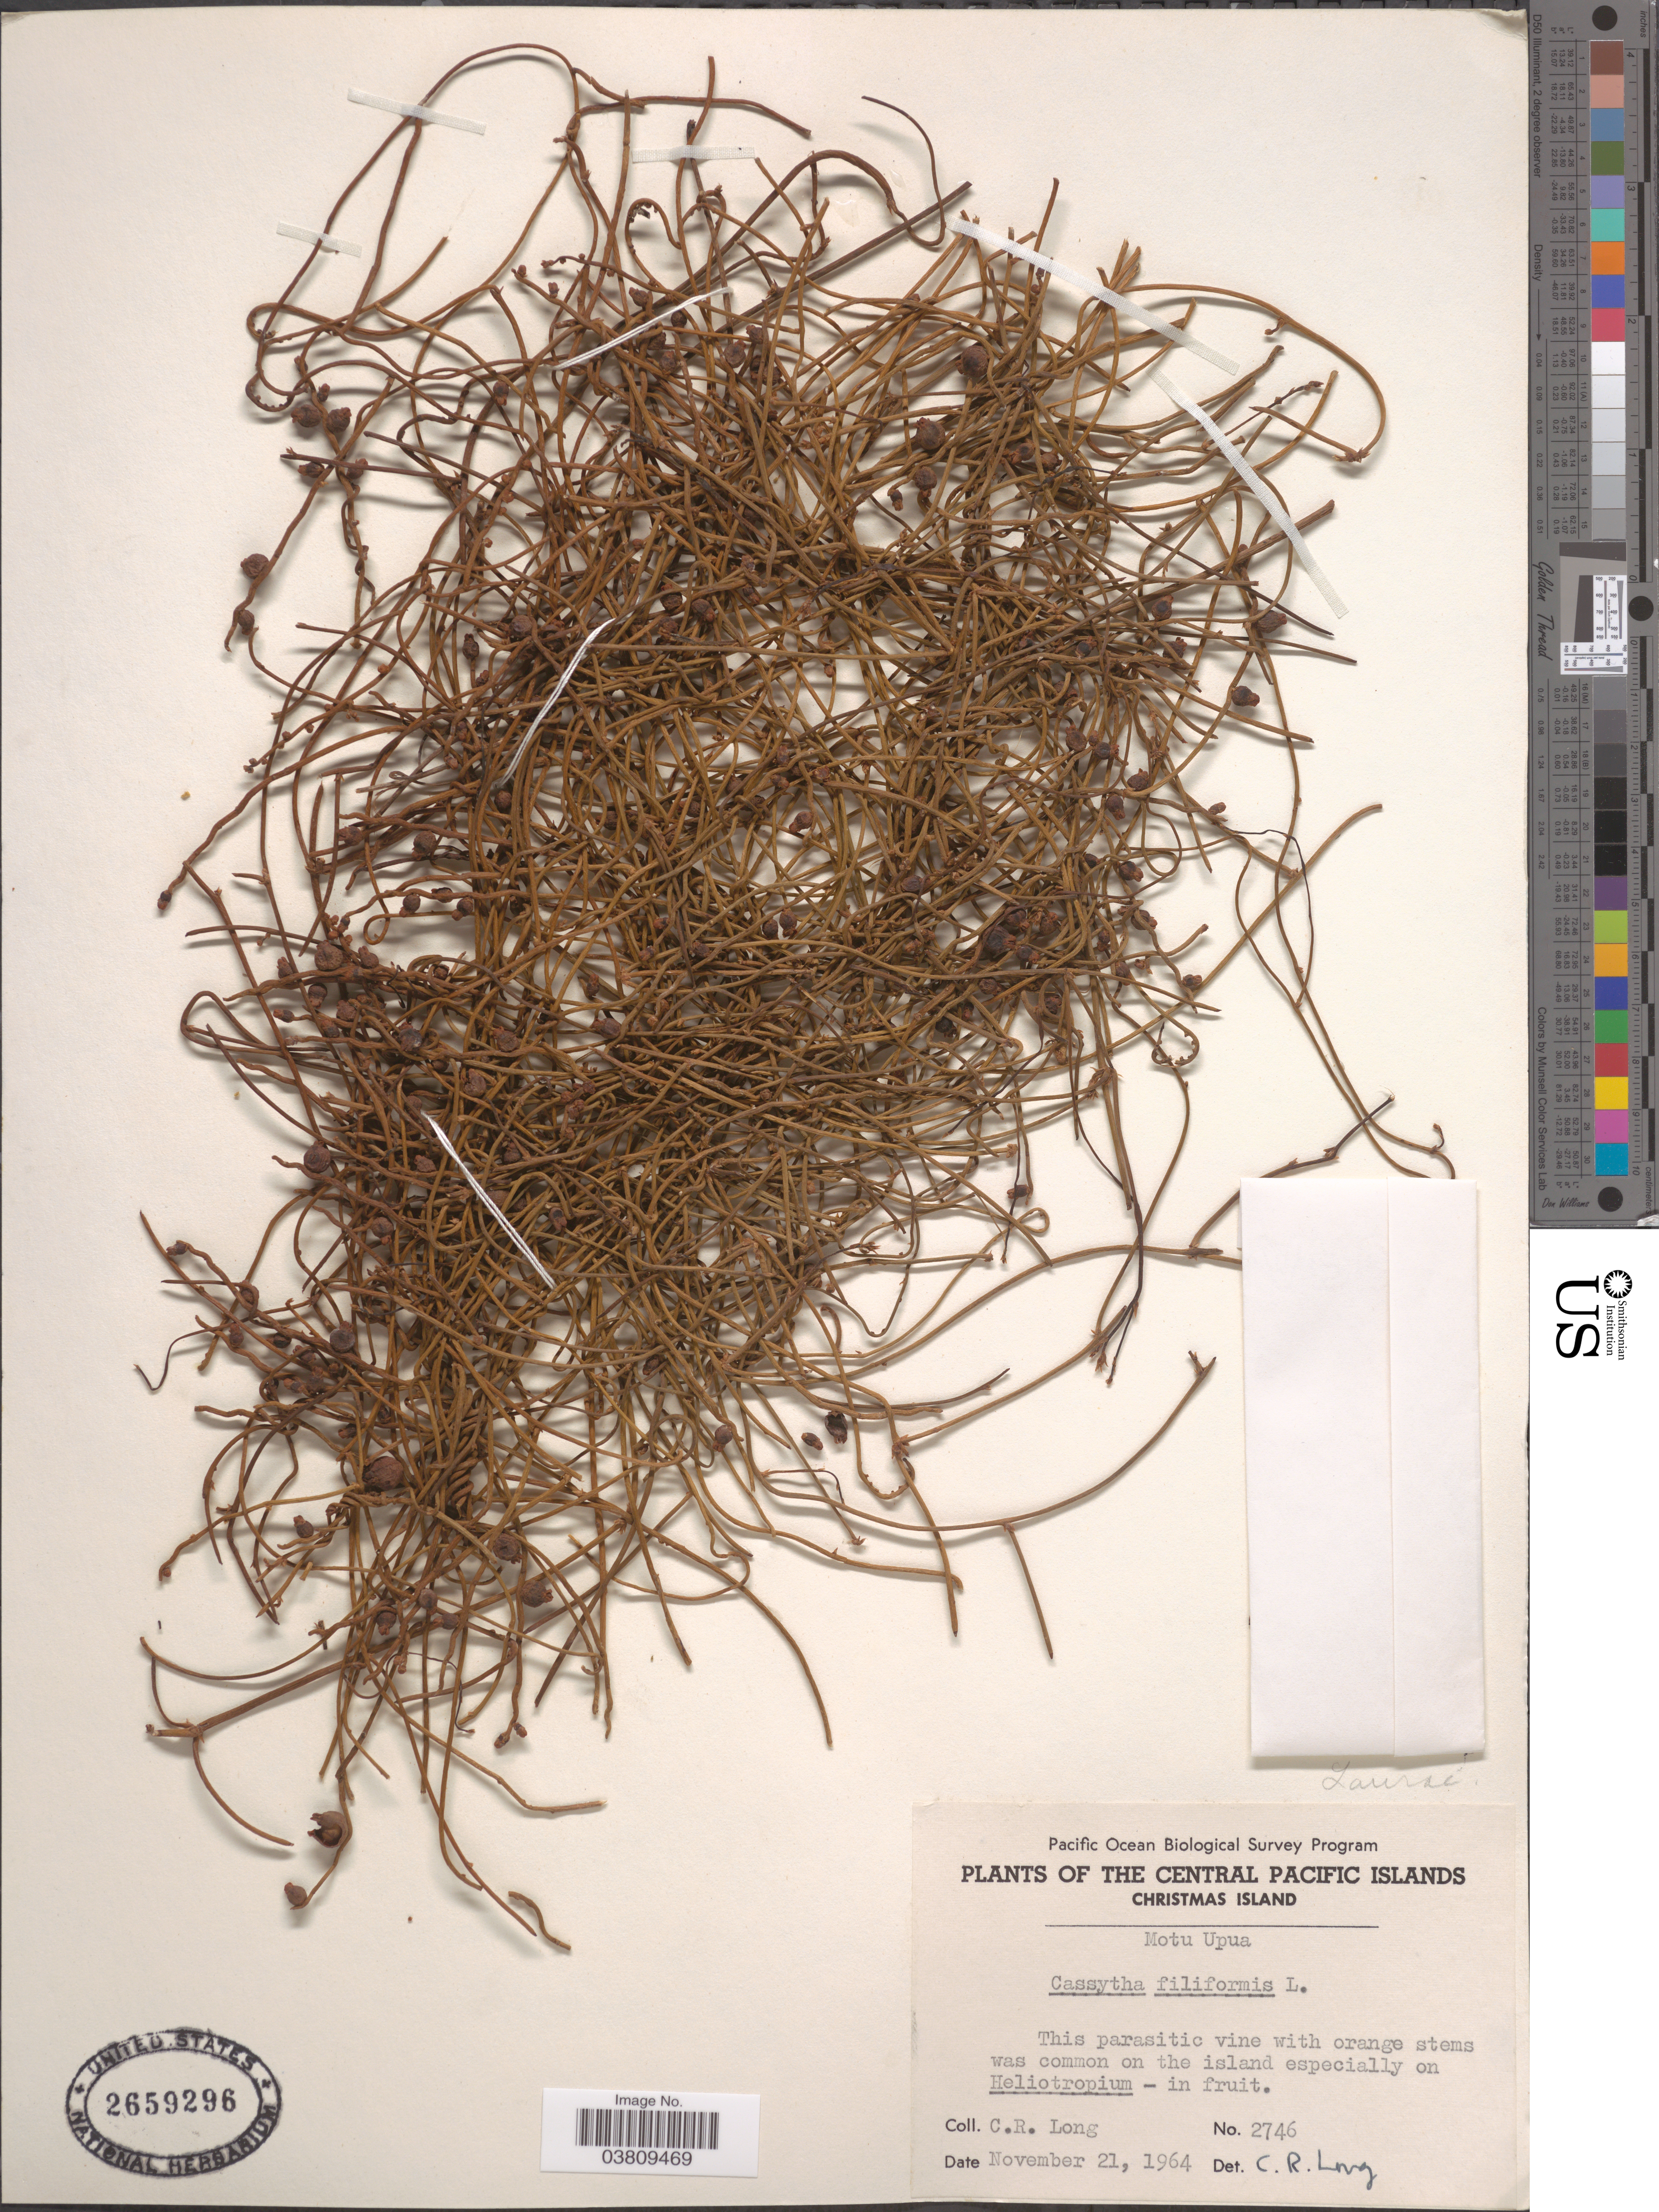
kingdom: Plantae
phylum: Tracheophyta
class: Magnoliopsida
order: Laurales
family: Lauraceae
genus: Cassytha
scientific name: Cassytha filiformis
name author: L.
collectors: C. R. Long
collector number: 2746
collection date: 1964-11-21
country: Kiribati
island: Kiritimati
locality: The Central Pacific Islands. Christmas Island. Motu Upua.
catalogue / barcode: US 2659296